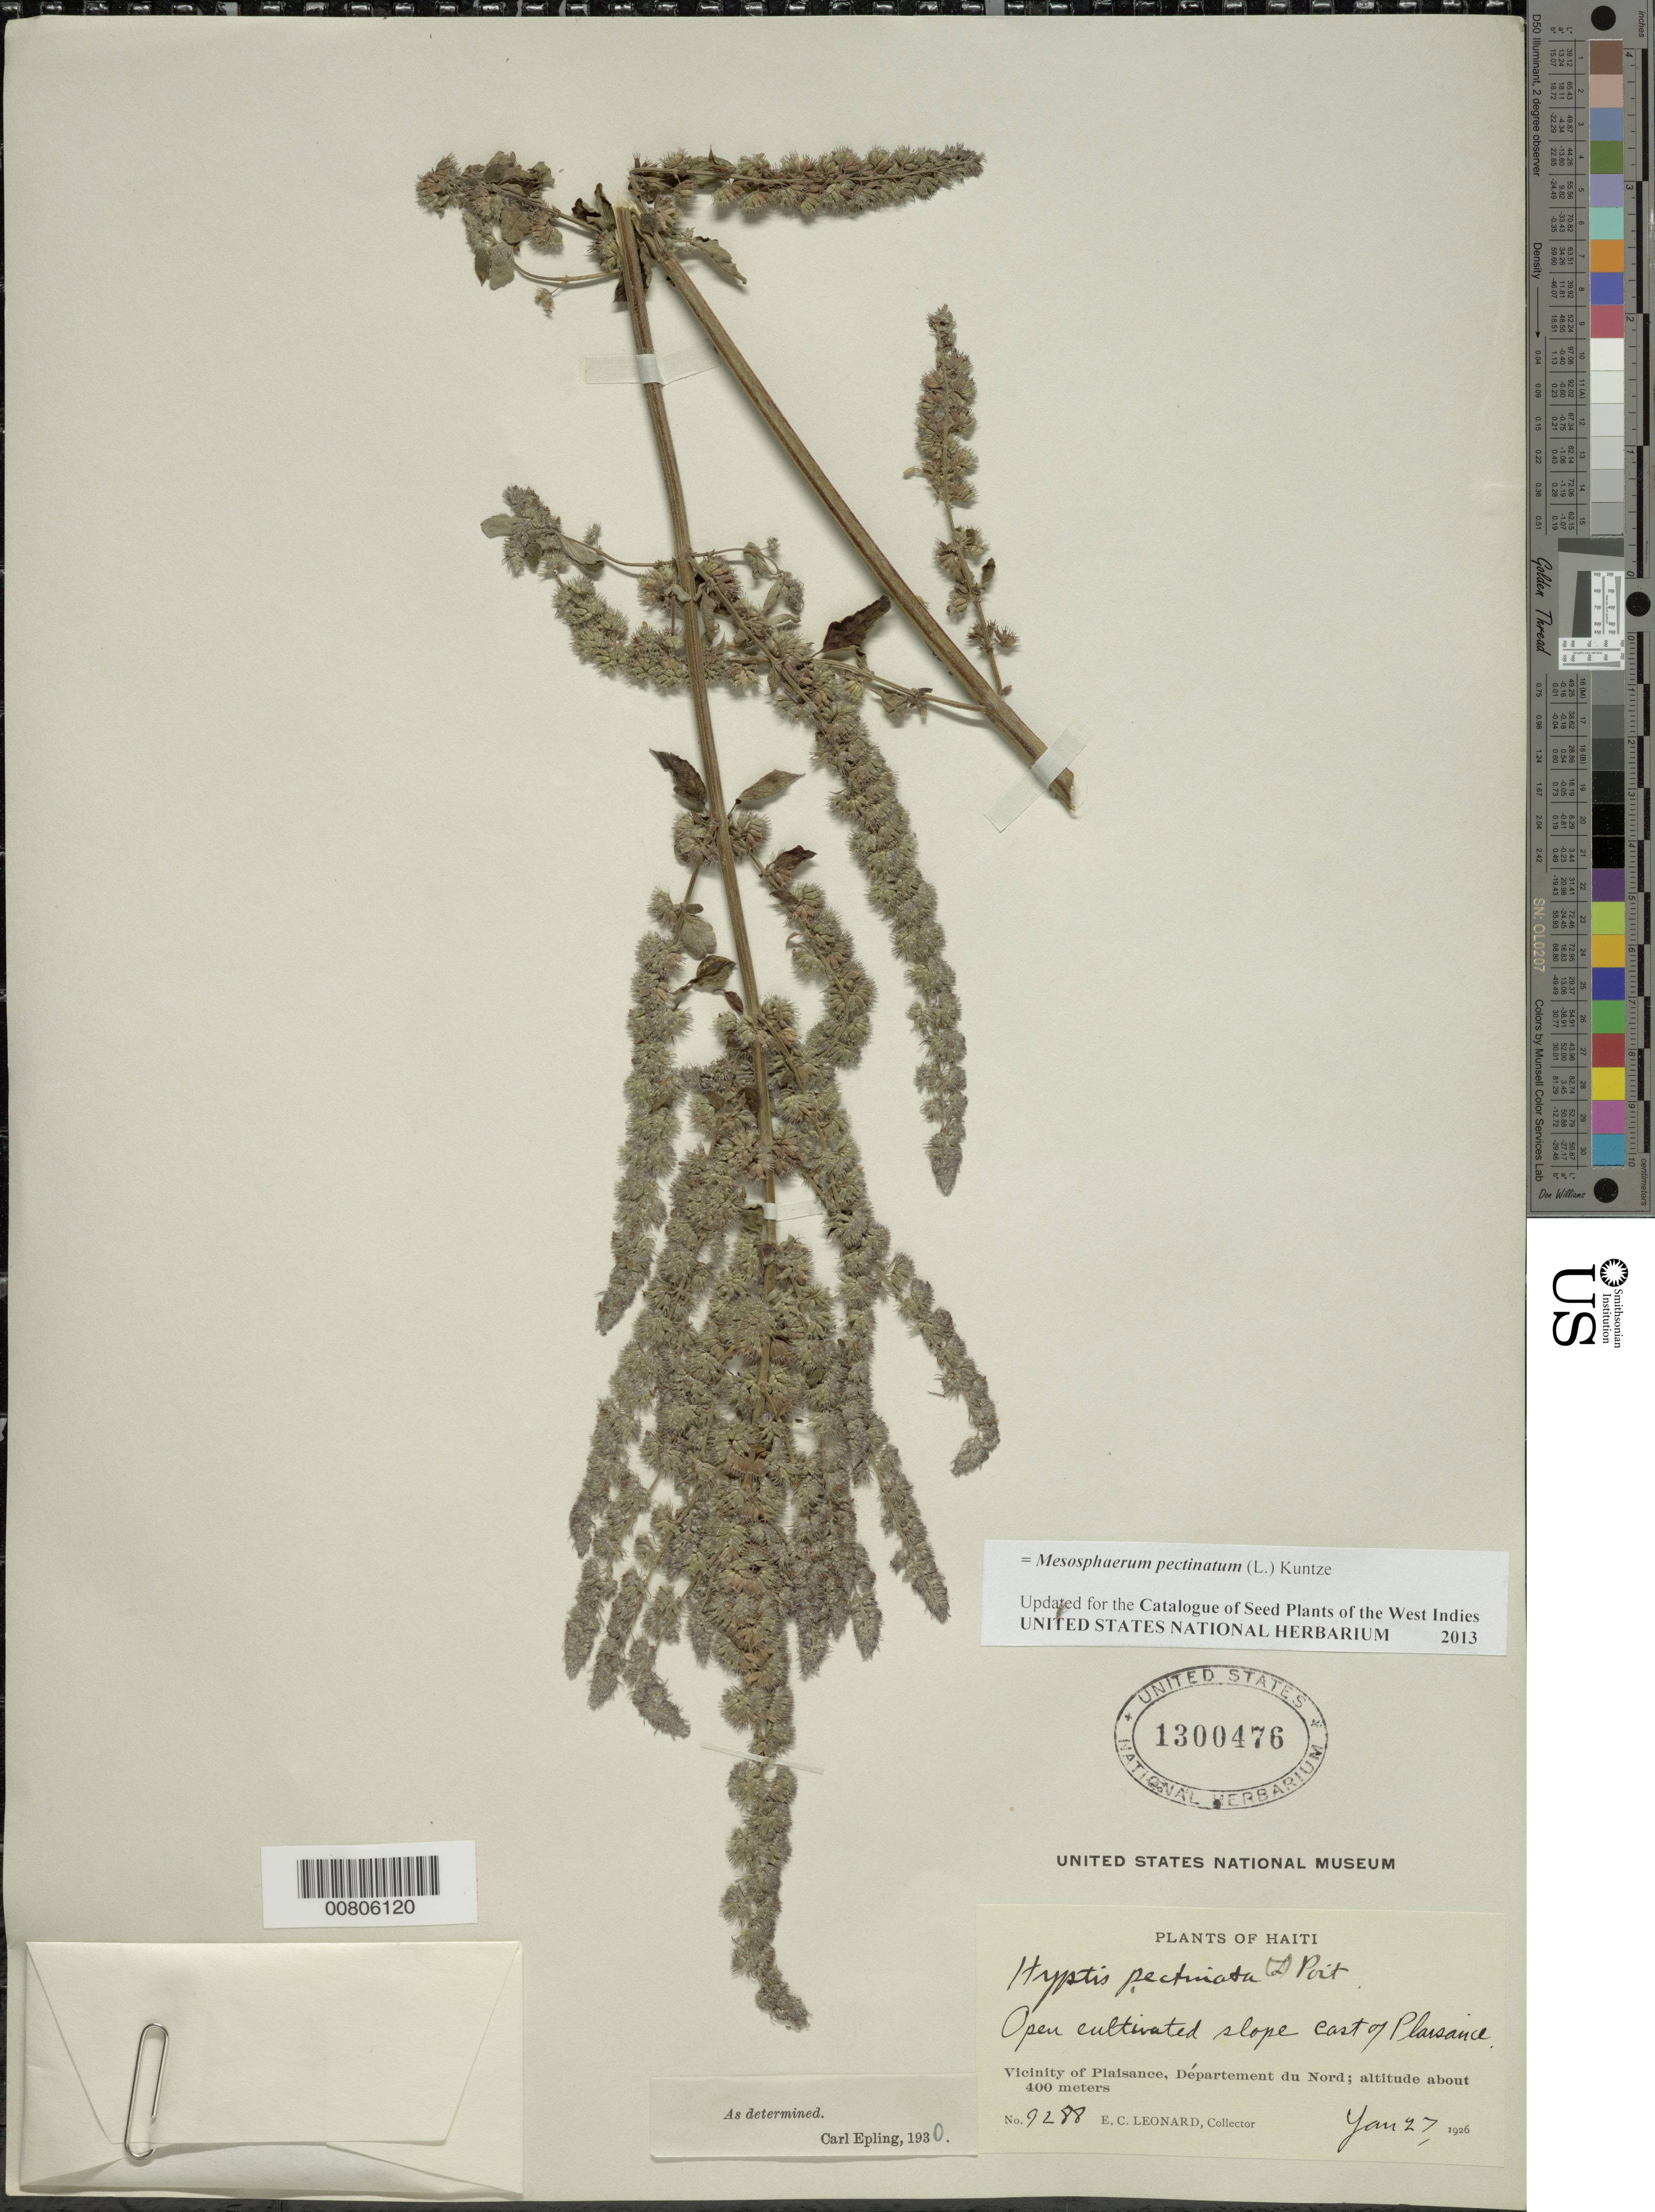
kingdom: Plantae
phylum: Tracheophyta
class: Magnoliopsida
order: Lamiales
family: Lamiaceae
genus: Mesosphaerum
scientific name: Mesosphaerum pectinatum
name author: (L.) Kuntze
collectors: E. C. Leonard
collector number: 9288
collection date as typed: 27 Jan 1926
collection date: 1926-01-27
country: Haiti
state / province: Nord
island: Hispaniola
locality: Vicinity of Plaisance, E of city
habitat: Open cultivated slope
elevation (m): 400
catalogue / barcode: US 1300476